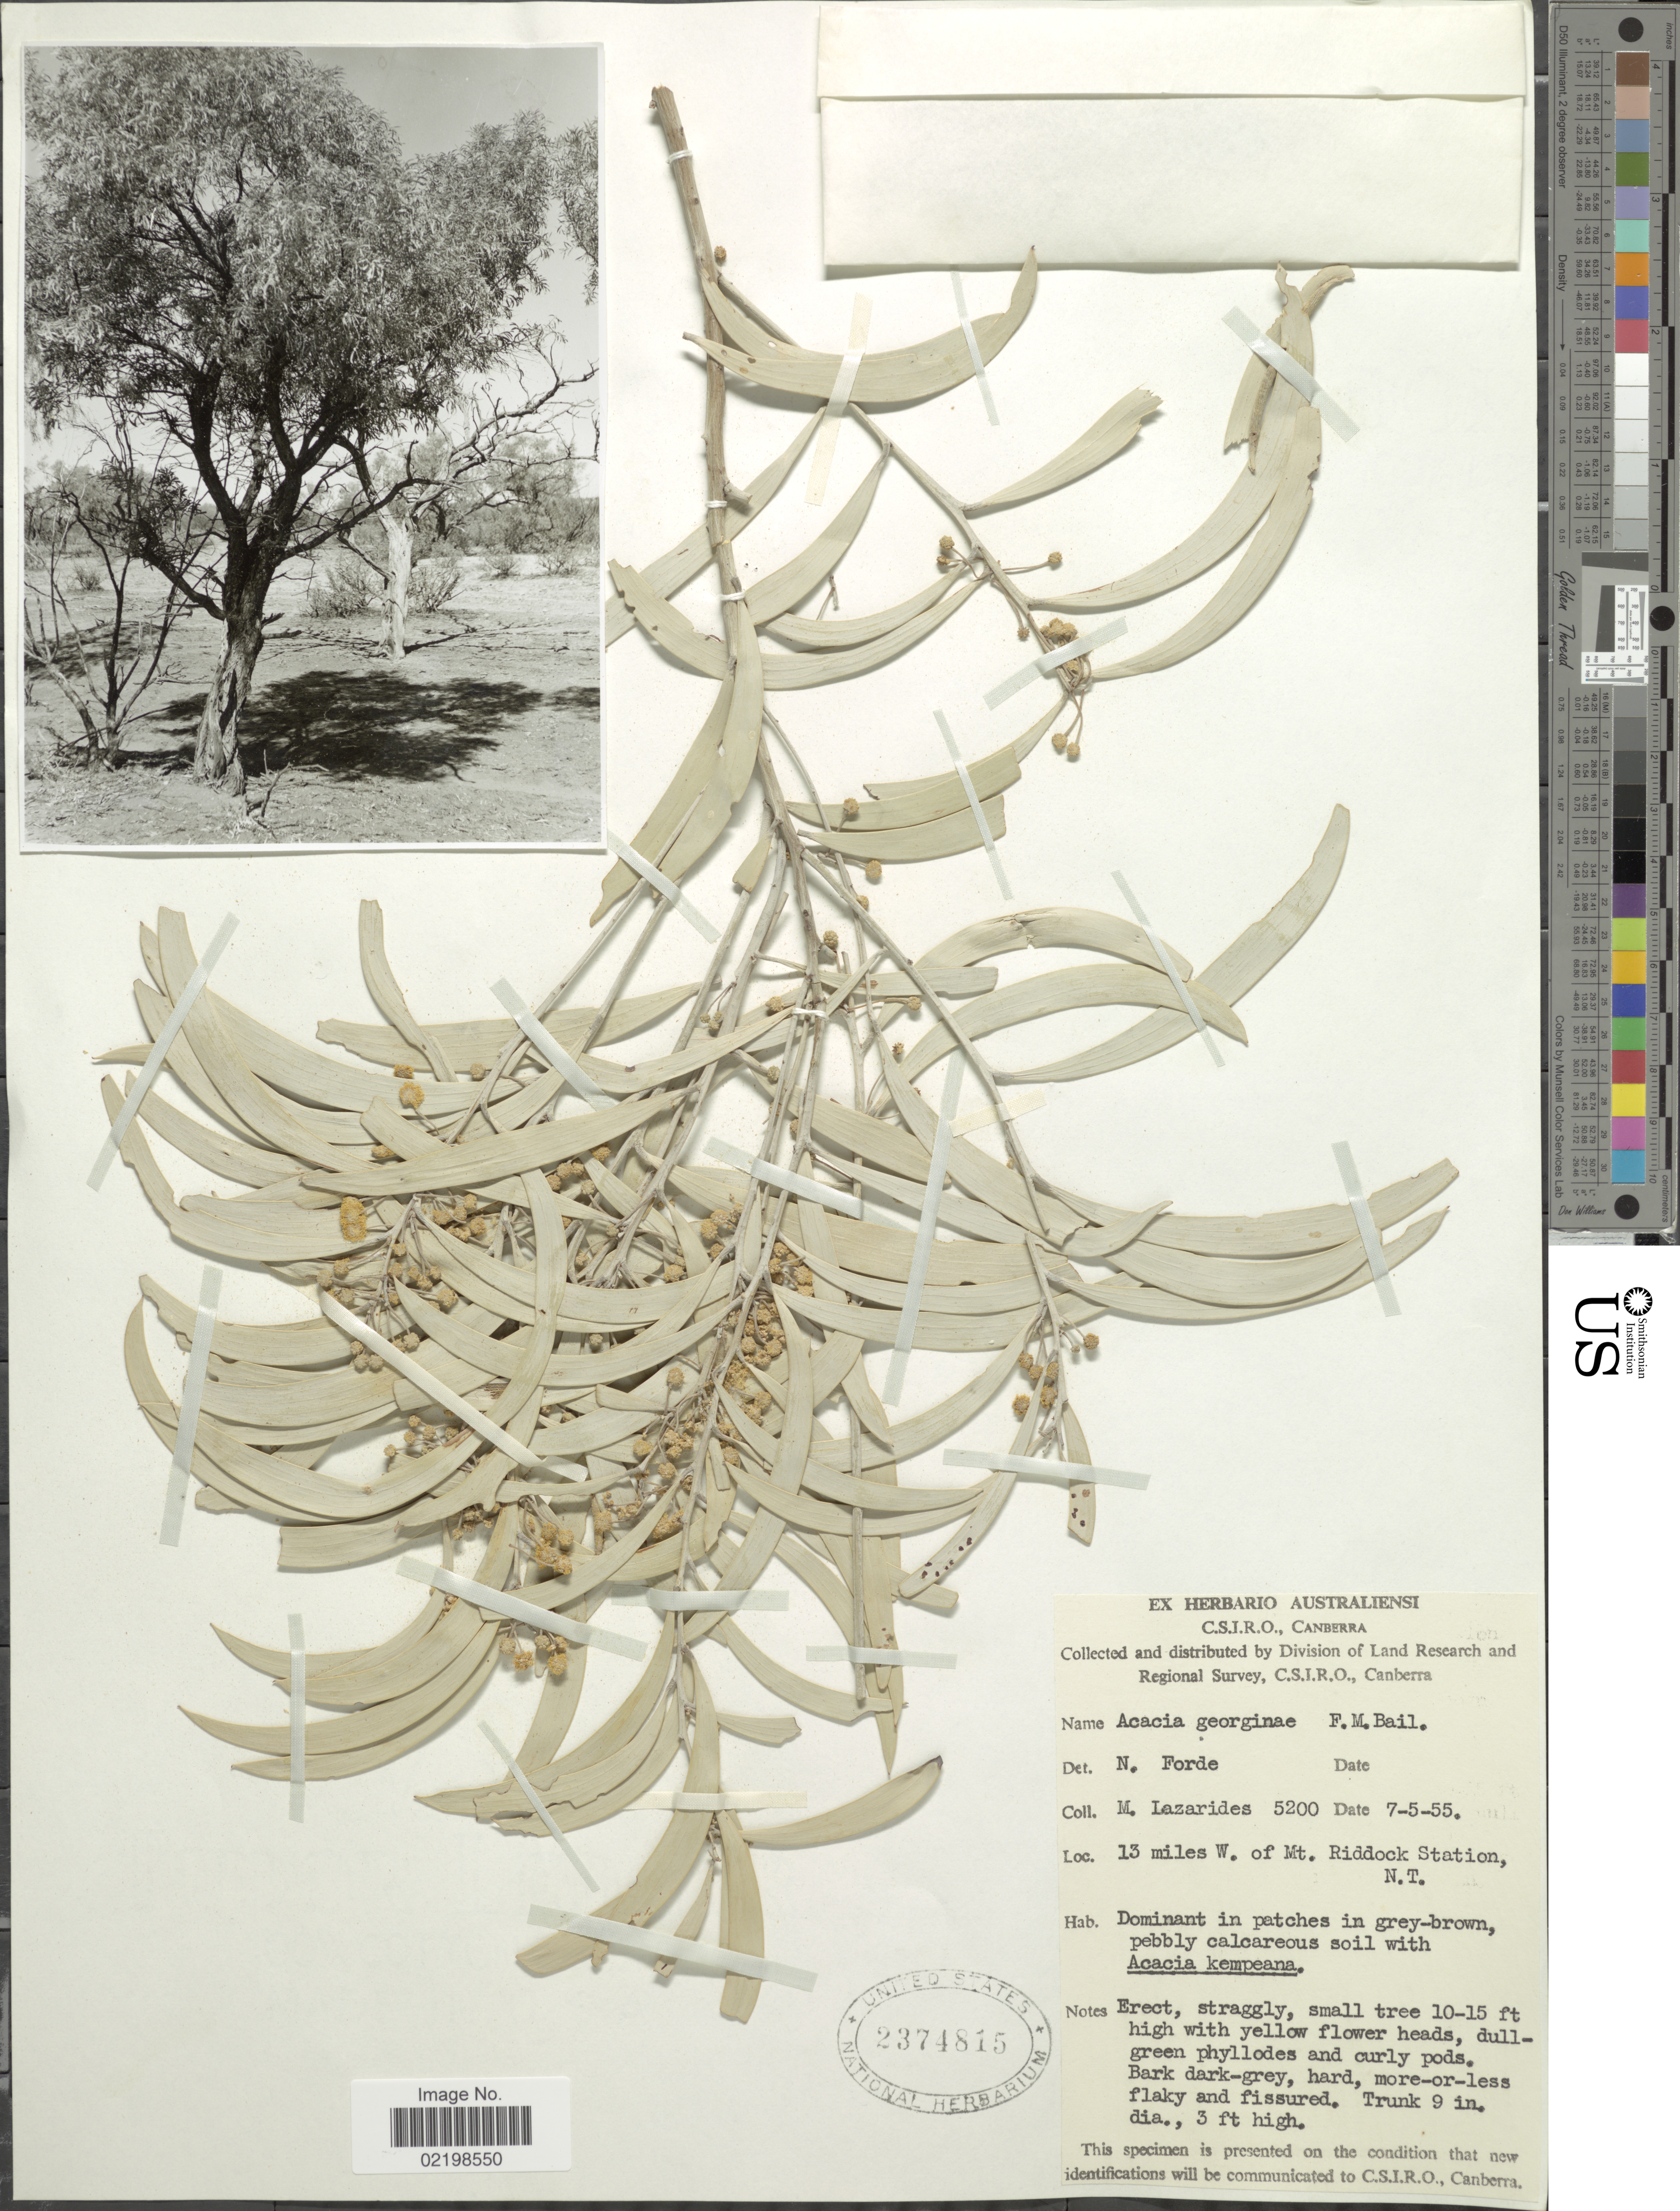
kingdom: Plantae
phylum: Tracheophyta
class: Magnoliopsida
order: Fabales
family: Fabaceae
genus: Acacia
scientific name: Acacia georginae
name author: F.M. Bailey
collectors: M. Lazarides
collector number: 5200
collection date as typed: Transcribed d/m/y: 7/5/55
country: Australia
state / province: Northern Territory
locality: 13 miles W. of Mt. Riddock Station, N.T.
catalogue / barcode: US 2374815